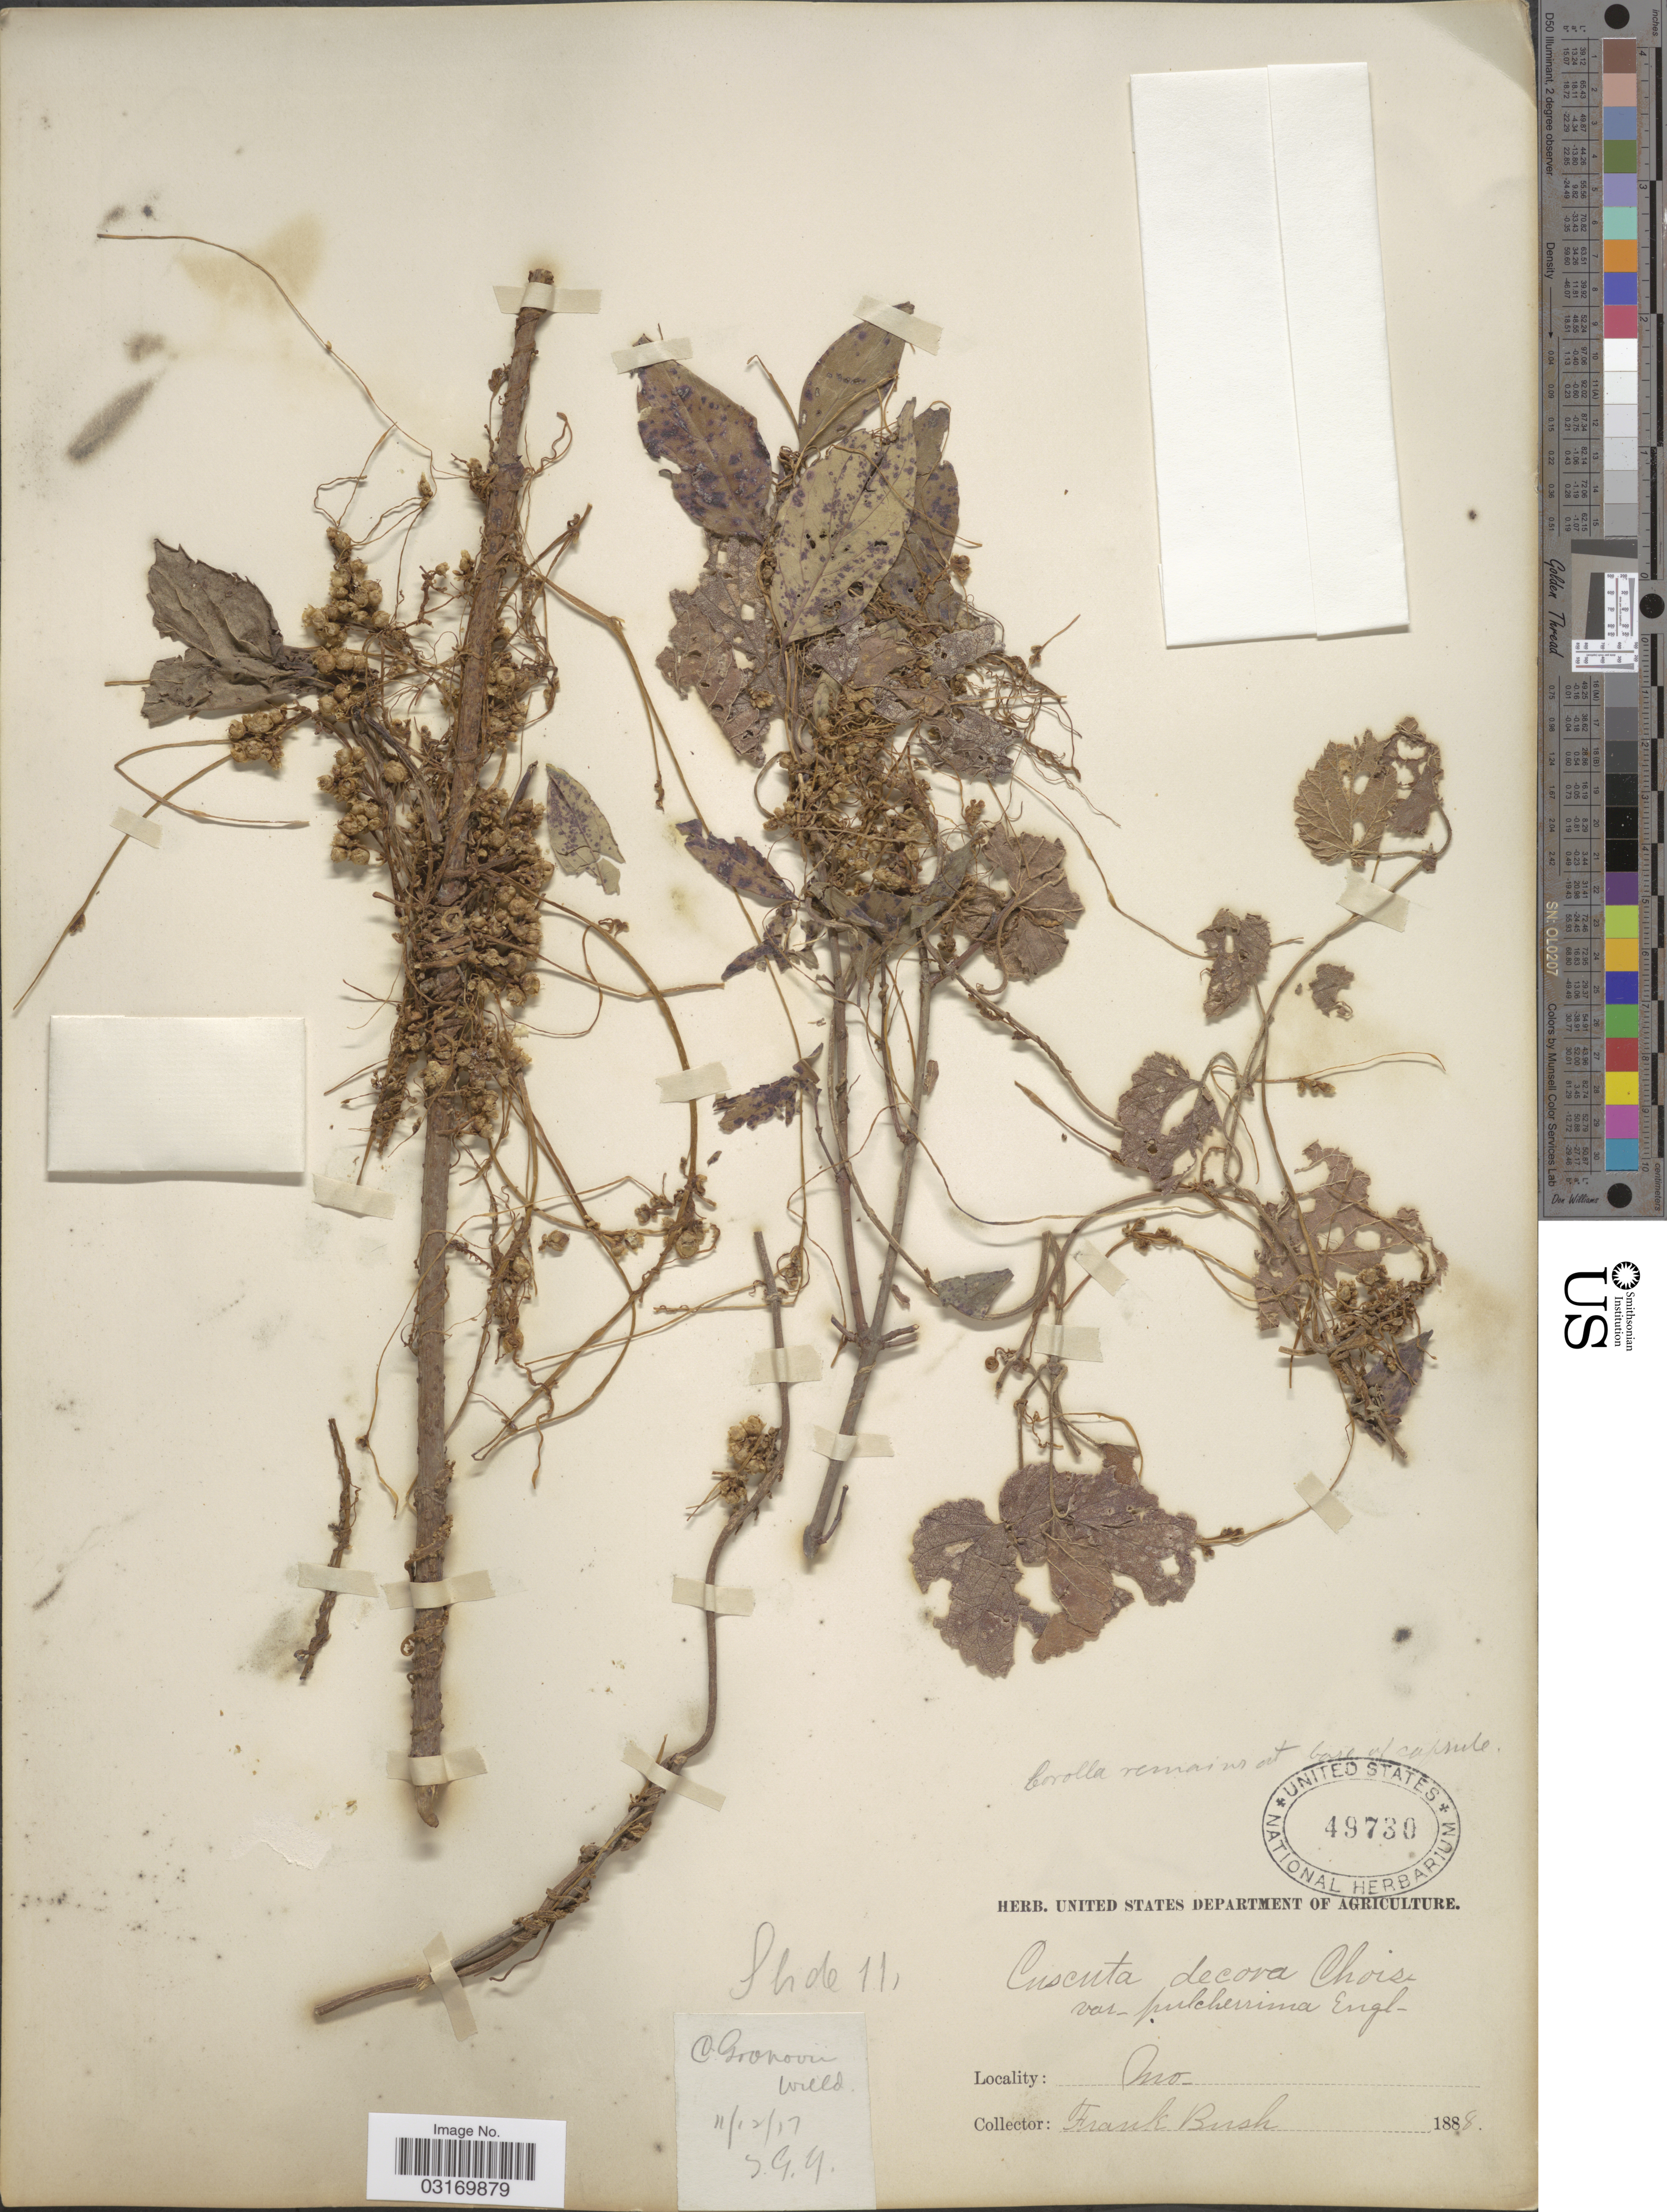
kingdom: Plantae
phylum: Tracheophyta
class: Magnoliopsida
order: Solanales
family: Convolvulaceae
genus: Cuscuta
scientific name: Cuscuta gronovii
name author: Willd. ex Schult.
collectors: F. Bush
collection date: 1888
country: United States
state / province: Missouri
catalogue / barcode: US 49730